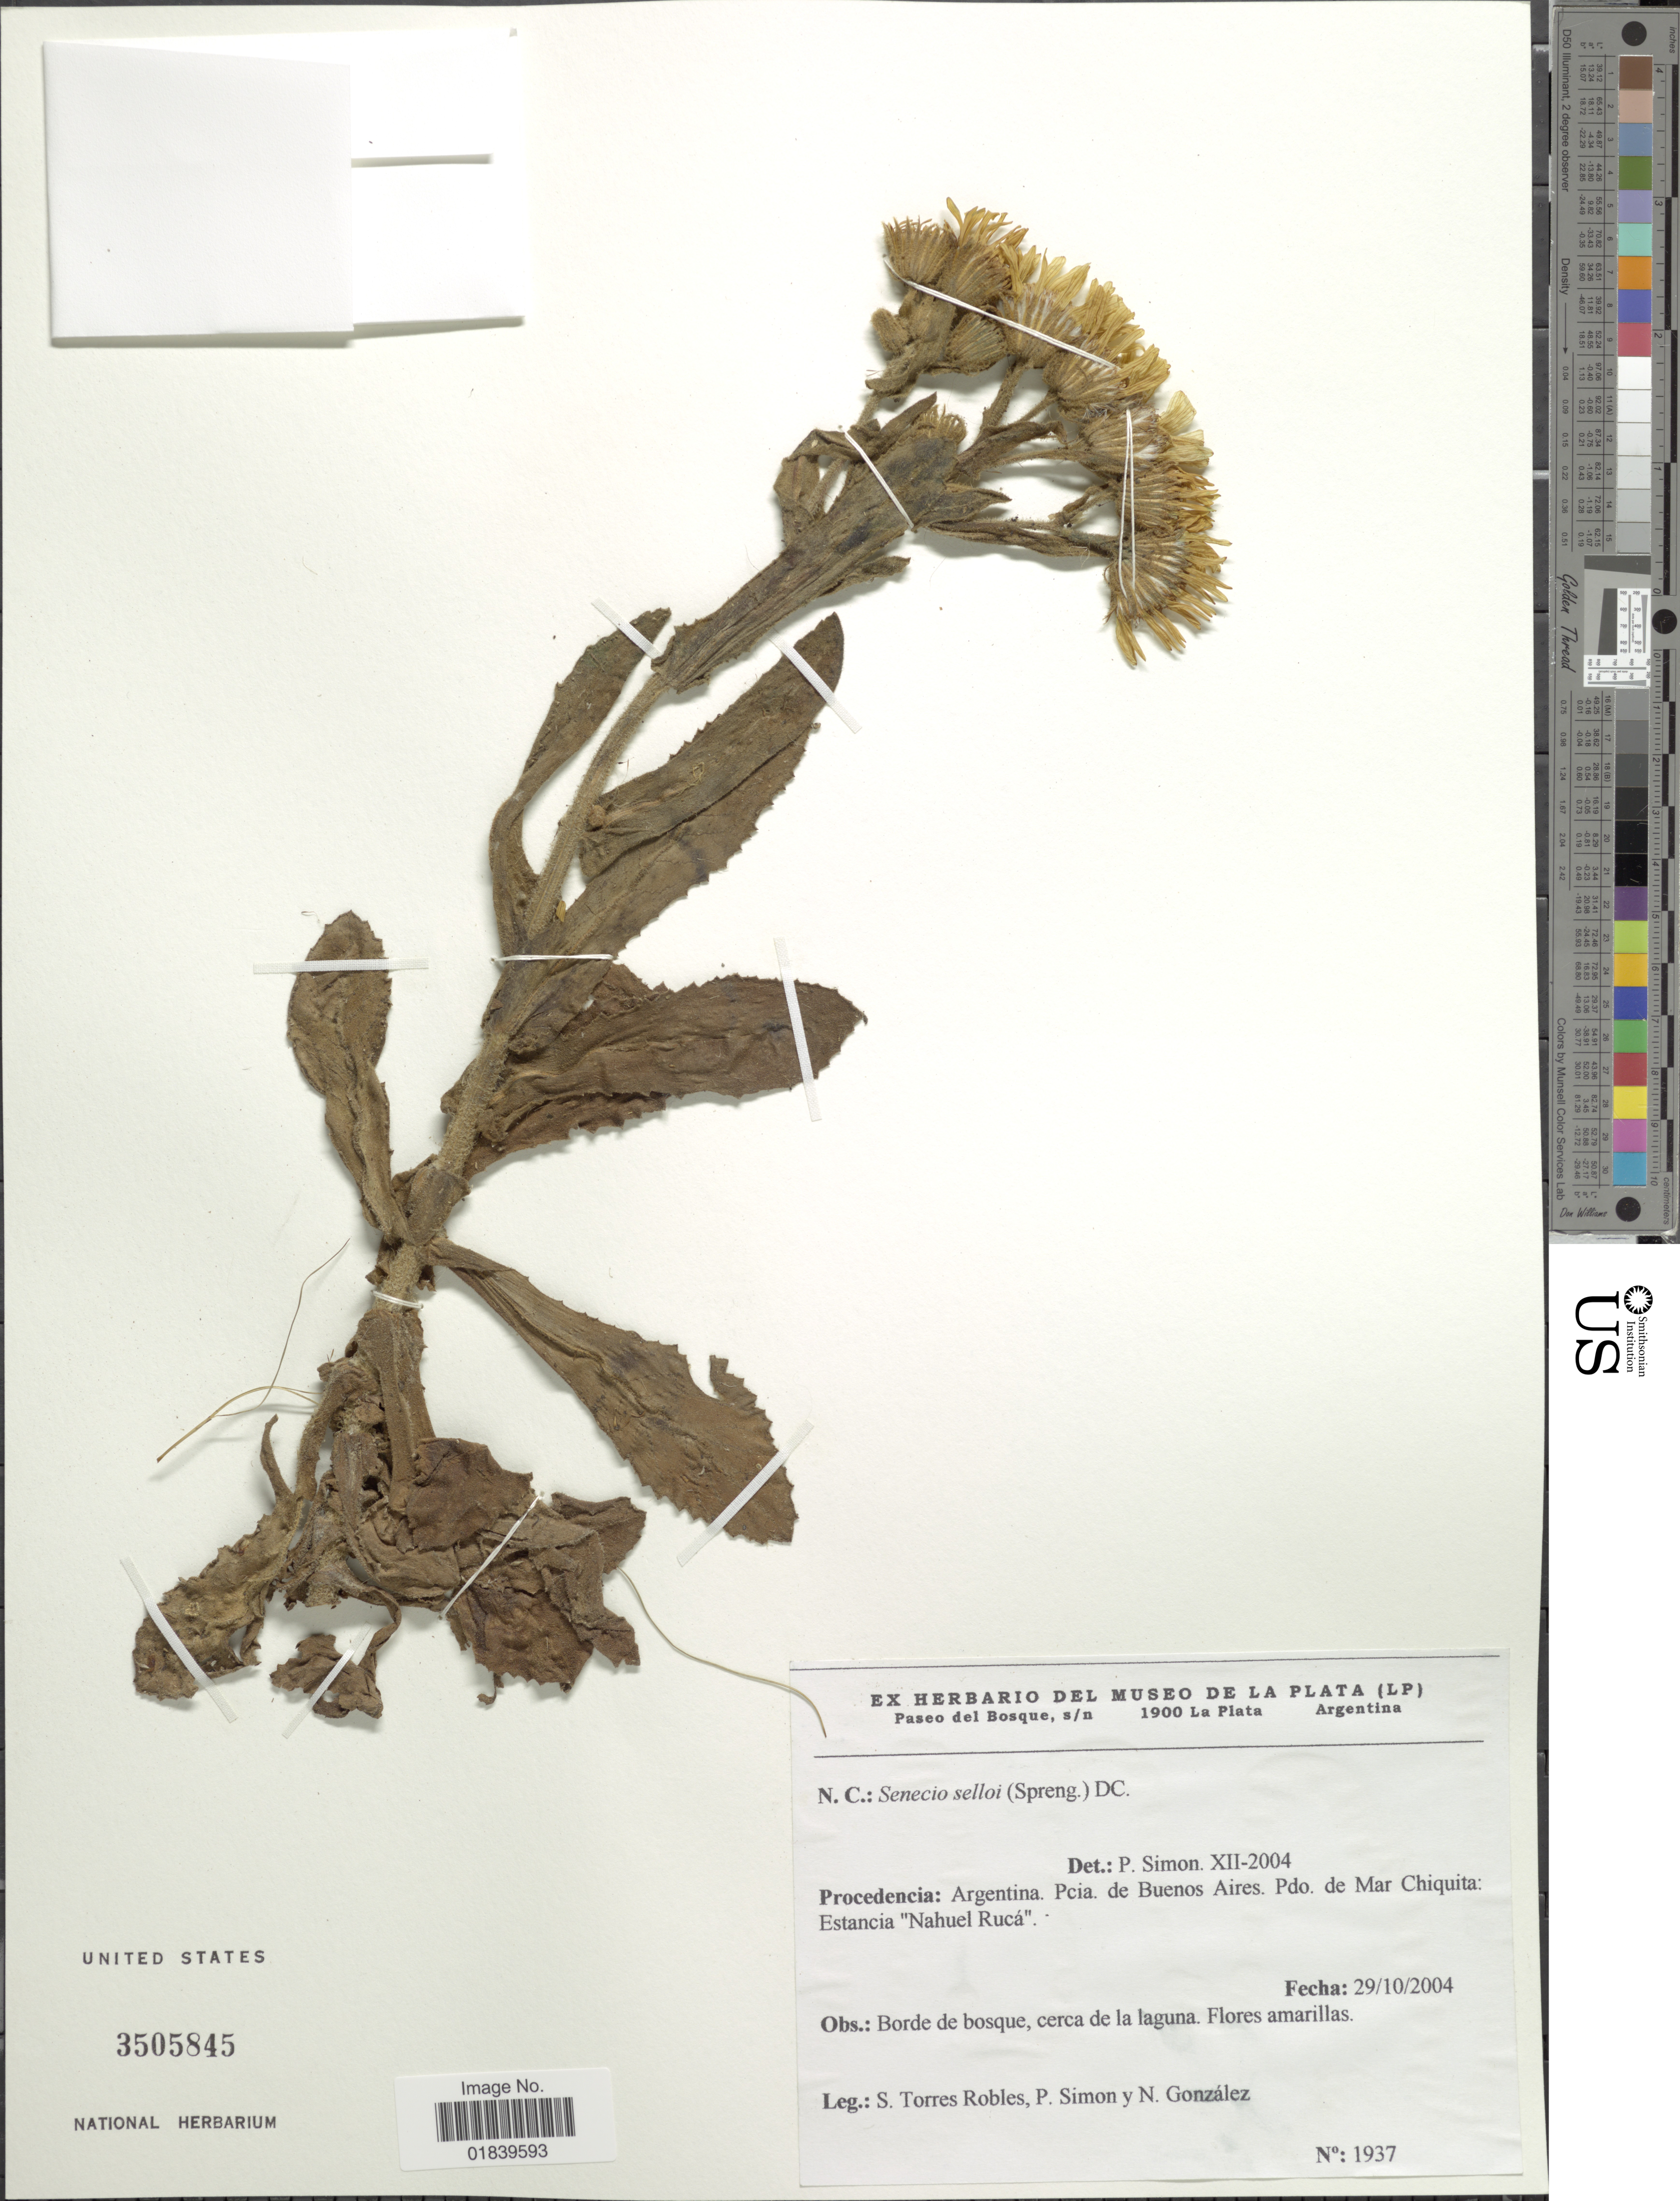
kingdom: Plantae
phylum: Tracheophyta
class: Magnoliopsida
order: Asterales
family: Asteraceae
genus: Senecio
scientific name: Senecio selloi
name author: (Spreng.) DC.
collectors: S. Torres Robles, P. Simon & N. Gonzalez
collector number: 1937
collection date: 2004-10-29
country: Argentina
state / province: Buenos Aires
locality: Procedencia : Argentina de Buenos Aires, Pdo. de Mar Chiquita: Estancia"Nahuel Ruca".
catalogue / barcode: US 3505845